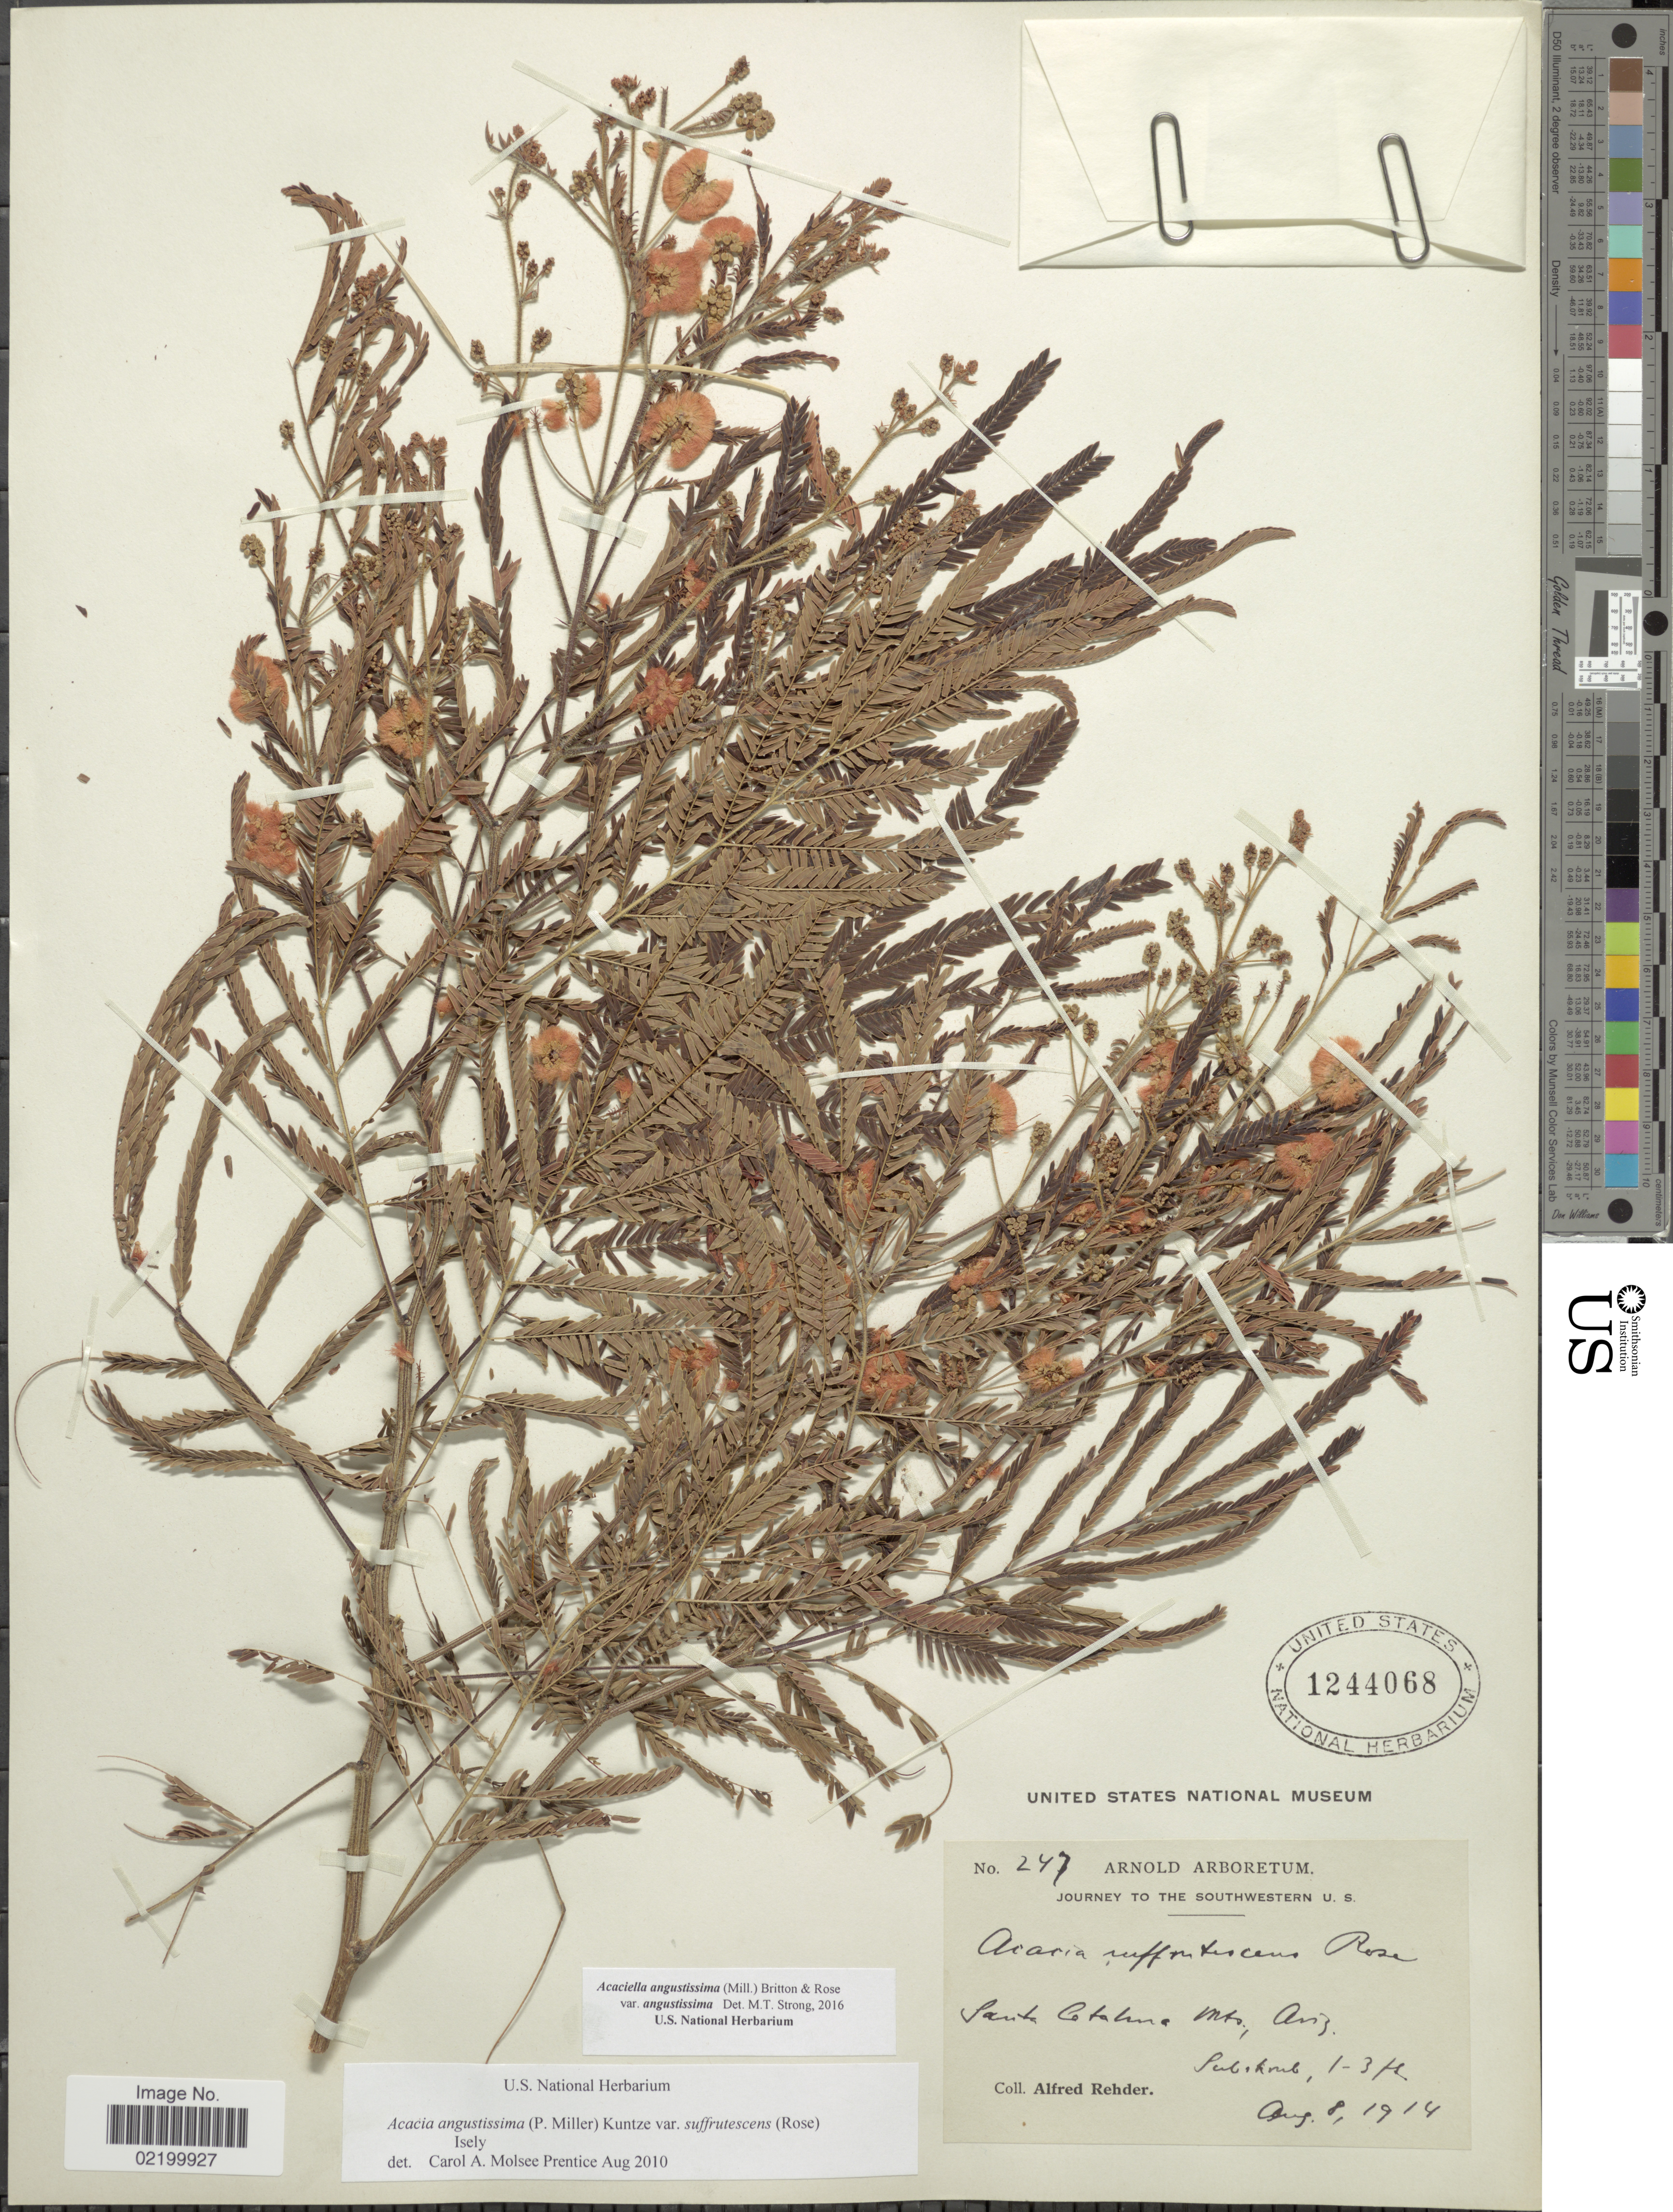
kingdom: Plantae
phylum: Tracheophyta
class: Magnoliopsida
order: Fabales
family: Fabaceae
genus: Acaciella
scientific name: Acaciella angustissima var. angustissima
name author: (Mill.) Britton & Rose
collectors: A. Rehder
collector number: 247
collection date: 1914-08-08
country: United States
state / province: Arizona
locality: Soutwestern U.S. Santa Catalina Mts, Ariz.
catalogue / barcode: US 1244068